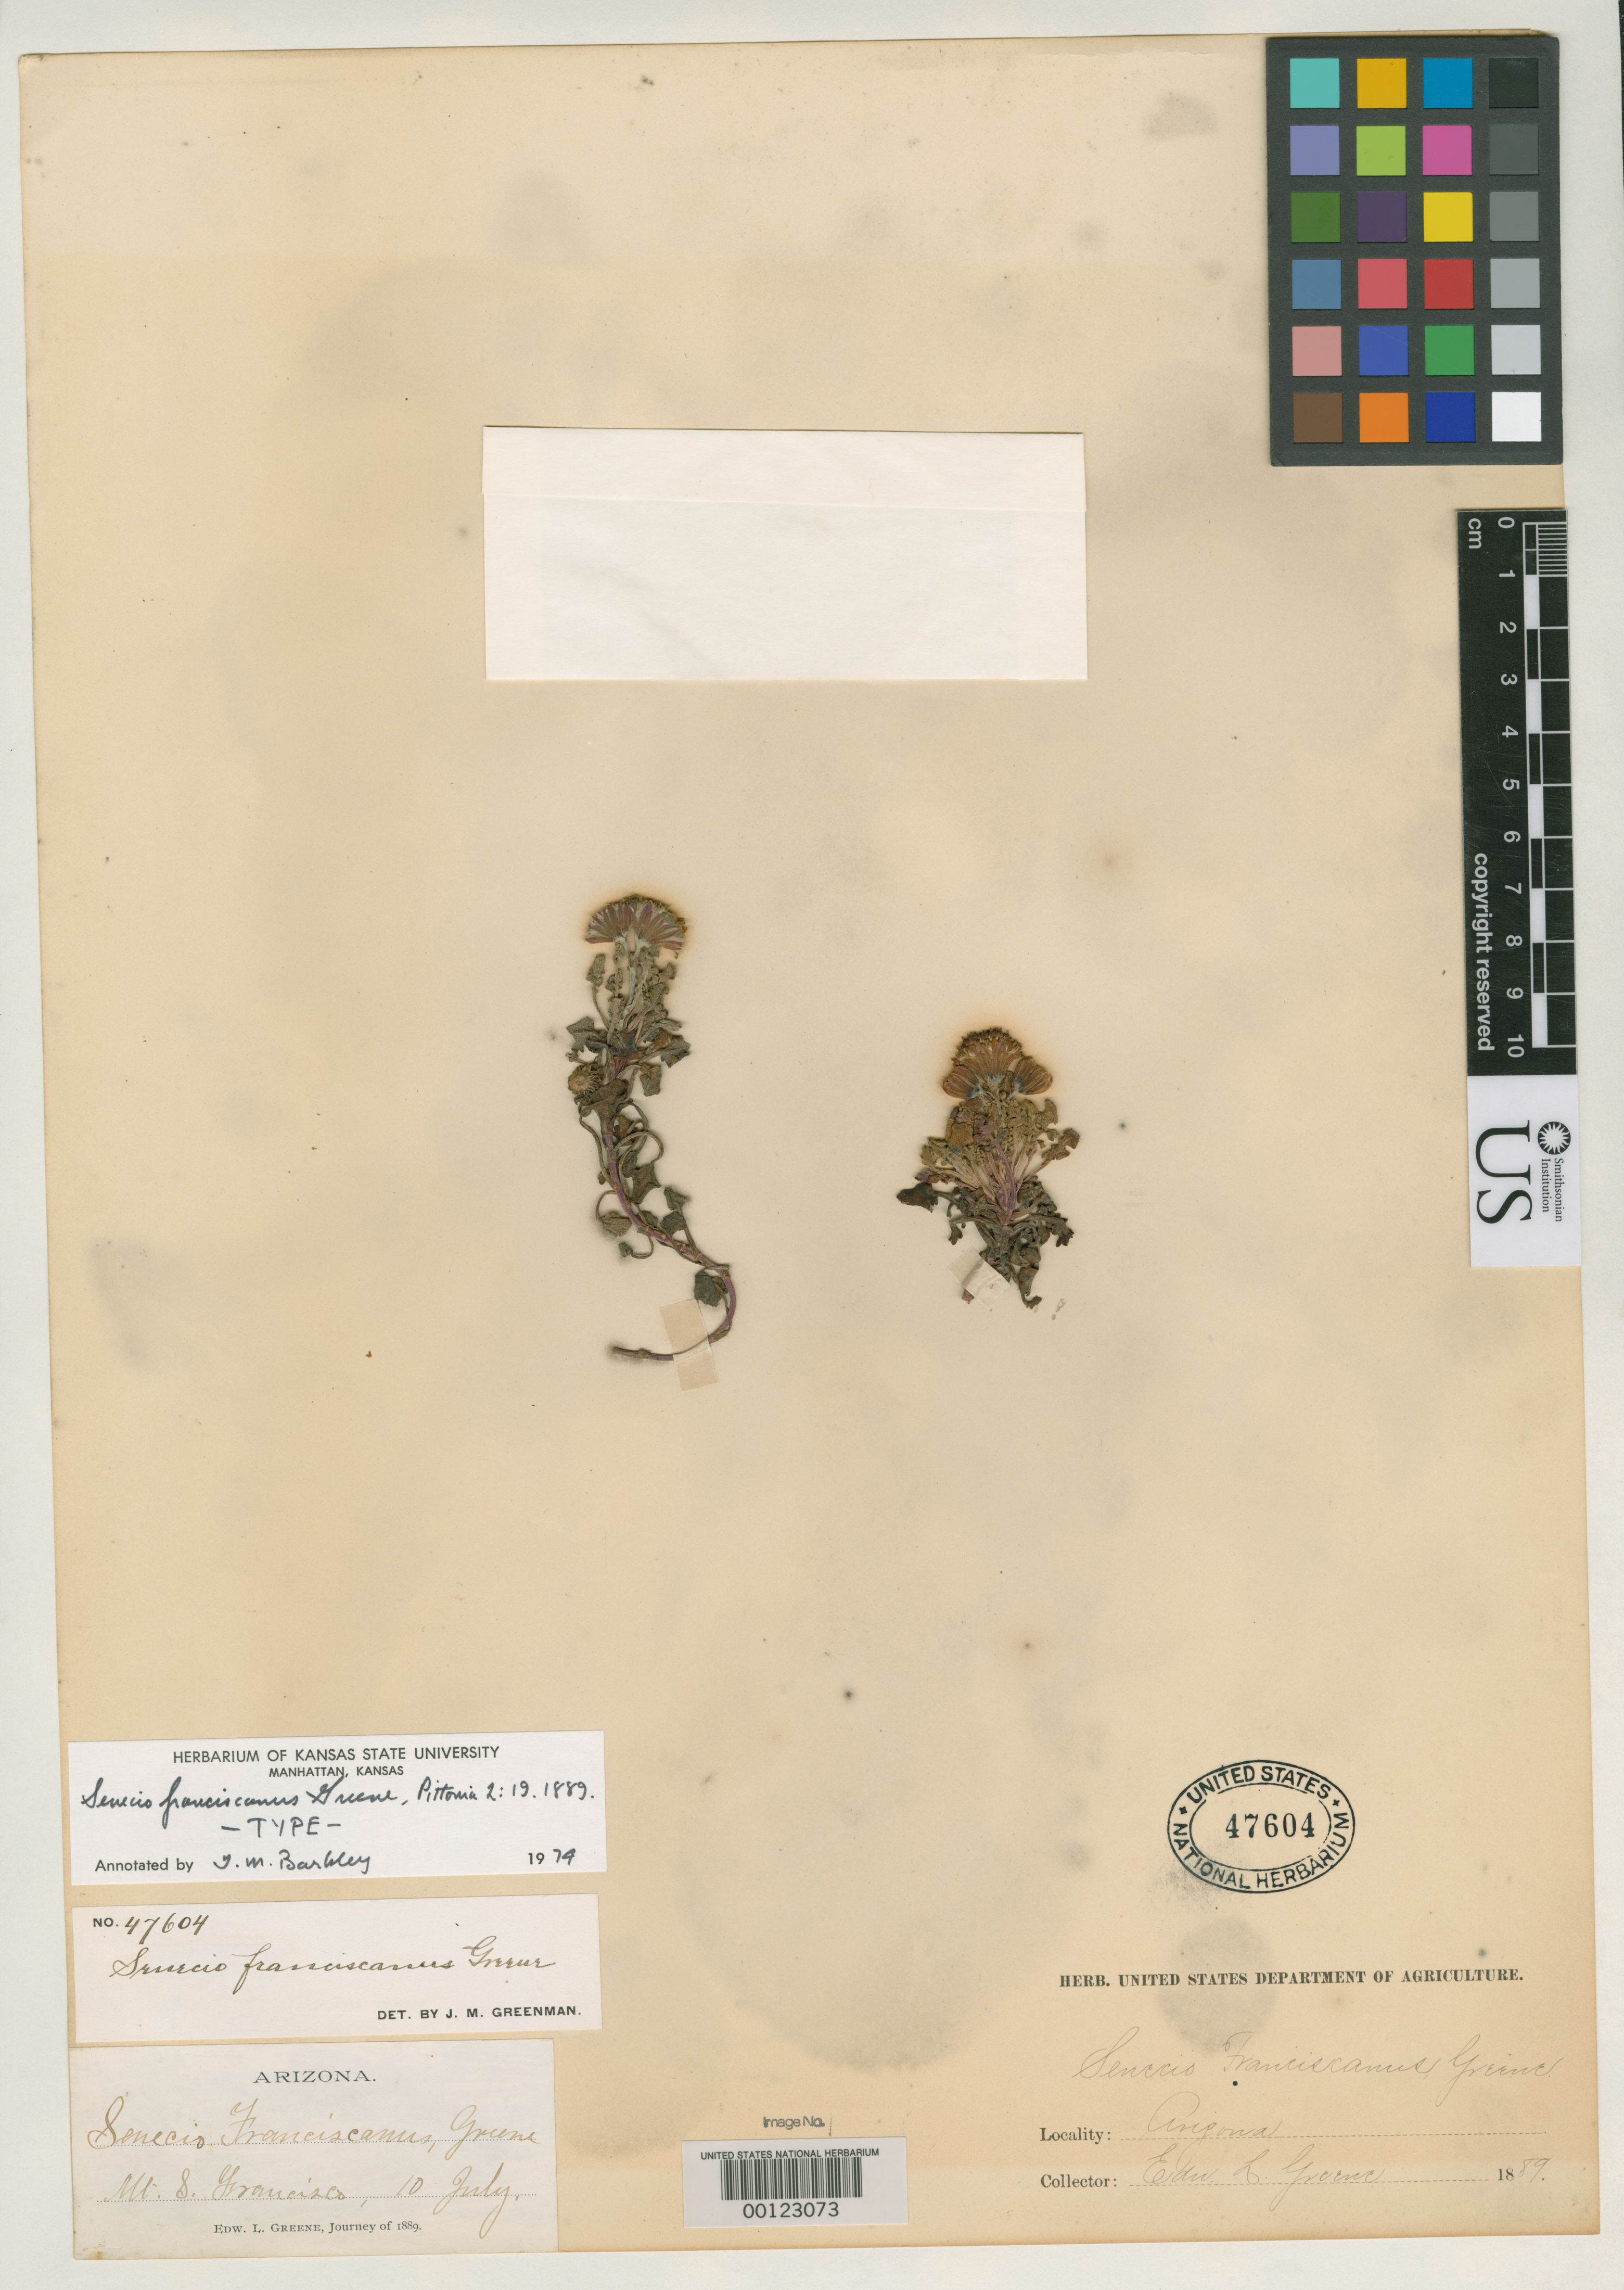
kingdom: Plantae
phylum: Tracheophyta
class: Magnoliopsida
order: Asterales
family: Asteraceae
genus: Senecio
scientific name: Senecio franciscanus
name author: Greene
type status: Isotype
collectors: E. L. Greene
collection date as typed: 10 Jul 1889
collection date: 1889-07-10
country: United States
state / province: Arizona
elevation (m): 3658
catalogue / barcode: US 47604